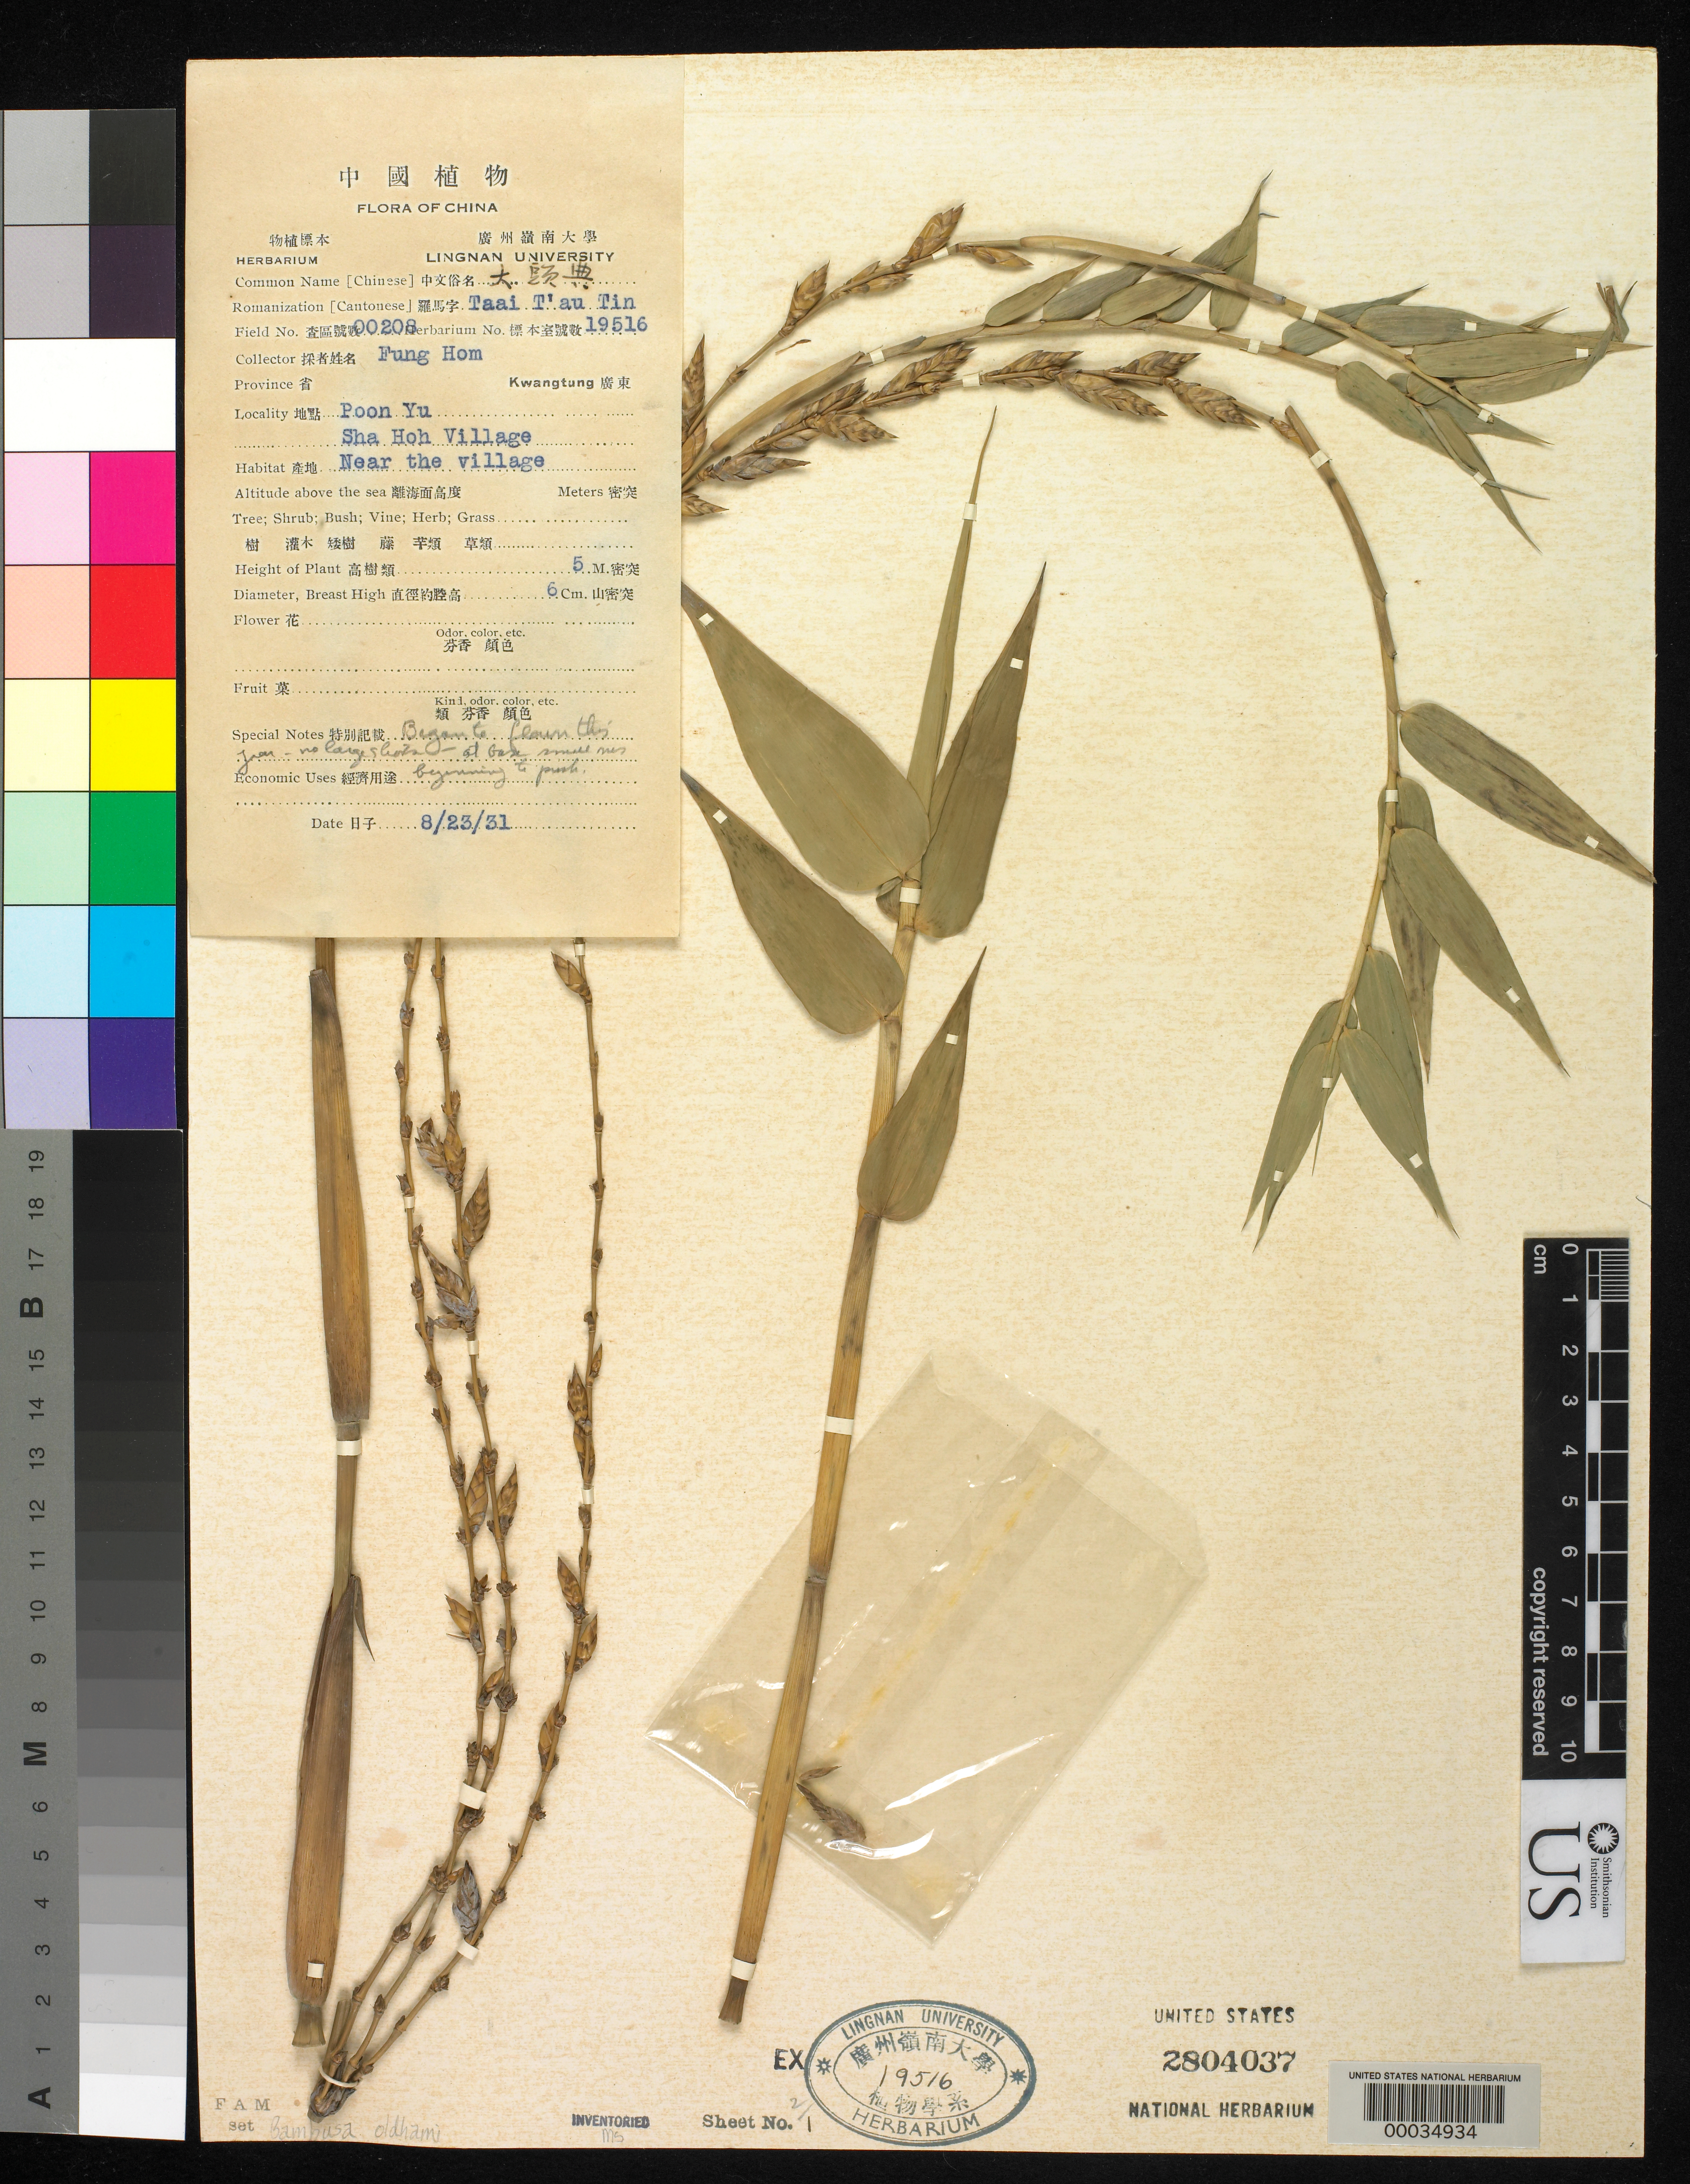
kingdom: Plantae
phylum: Tracheophyta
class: Liliopsida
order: Poales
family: Poaceae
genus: Bambusa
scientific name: Bambusa oldhamii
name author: Munro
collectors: H. L. Fung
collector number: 208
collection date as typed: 23 Aug 1931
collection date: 1931-08-23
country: China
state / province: Guangdong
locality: Poon yu, sha hoh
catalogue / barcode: US 2804037